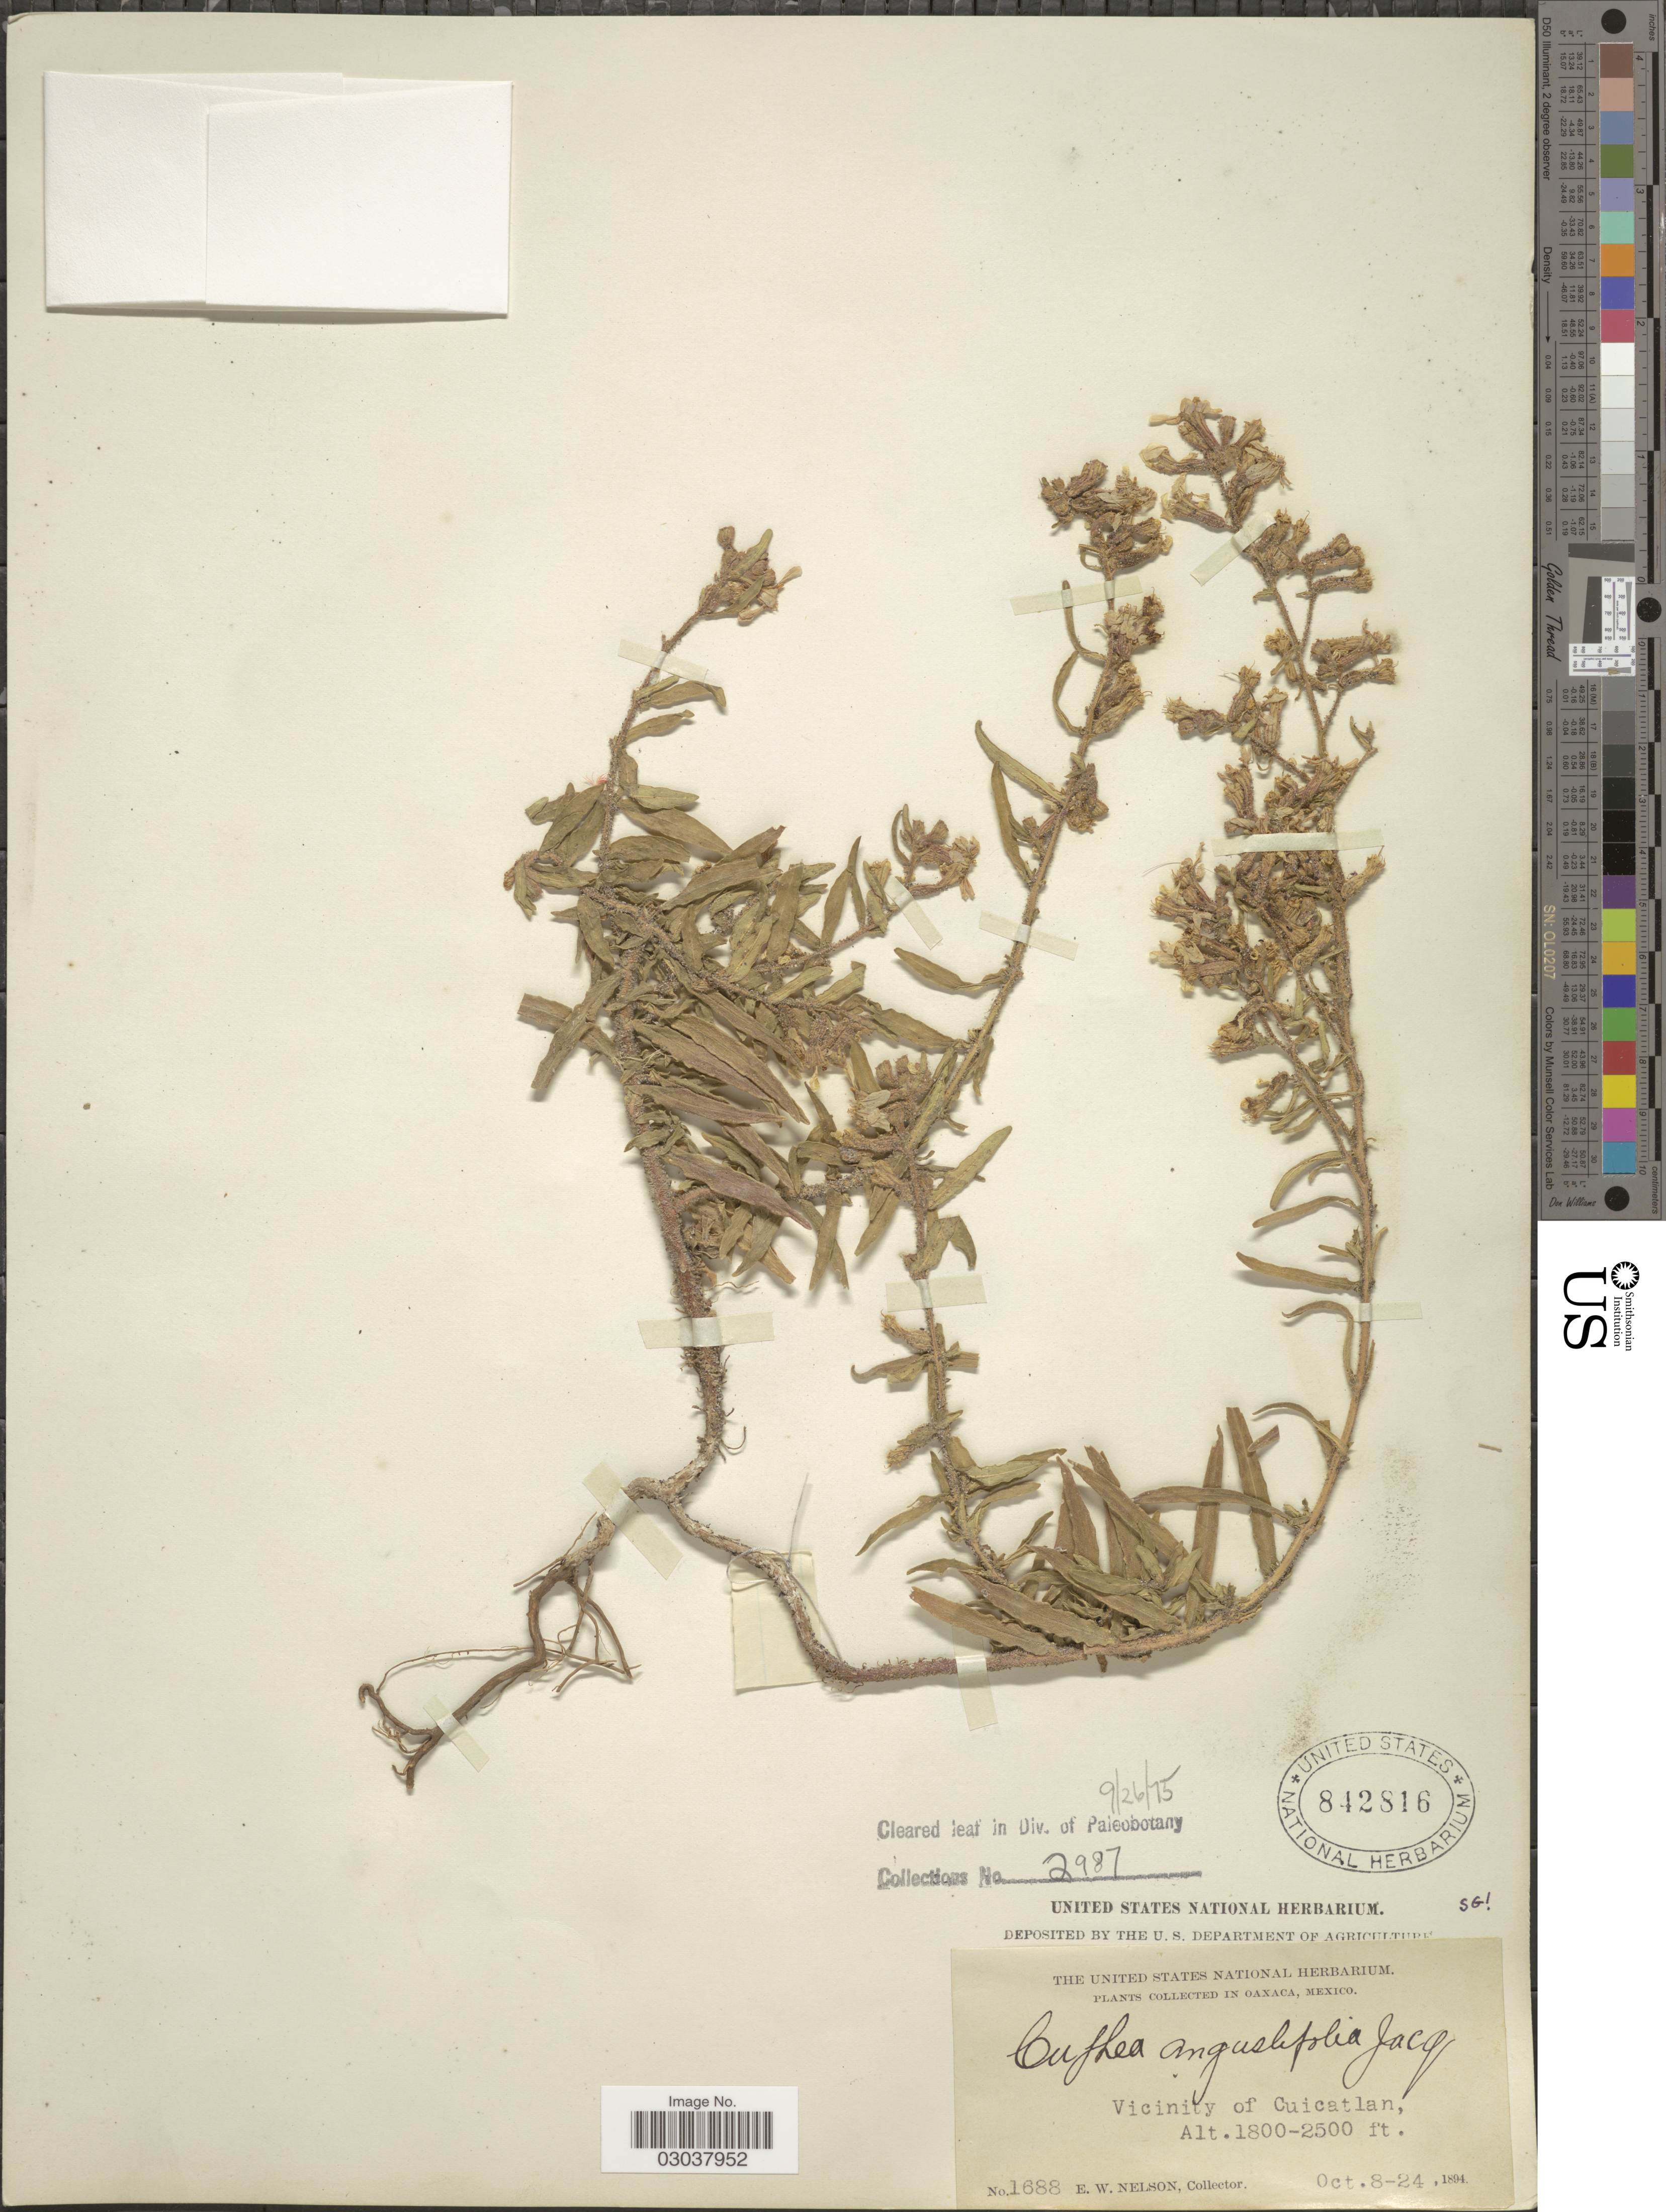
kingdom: Plantae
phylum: Tracheophyta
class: Magnoliopsida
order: Myrtales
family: Lythraceae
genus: Cuphea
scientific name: Cuphea angustifolia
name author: Jacq. ex Koehne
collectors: E. W. Nelson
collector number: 1688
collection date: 1894-10-08/1894-10-24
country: Mexico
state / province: Oaxaca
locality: Vicinity of Cuicatlan.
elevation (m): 549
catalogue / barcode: US 842816